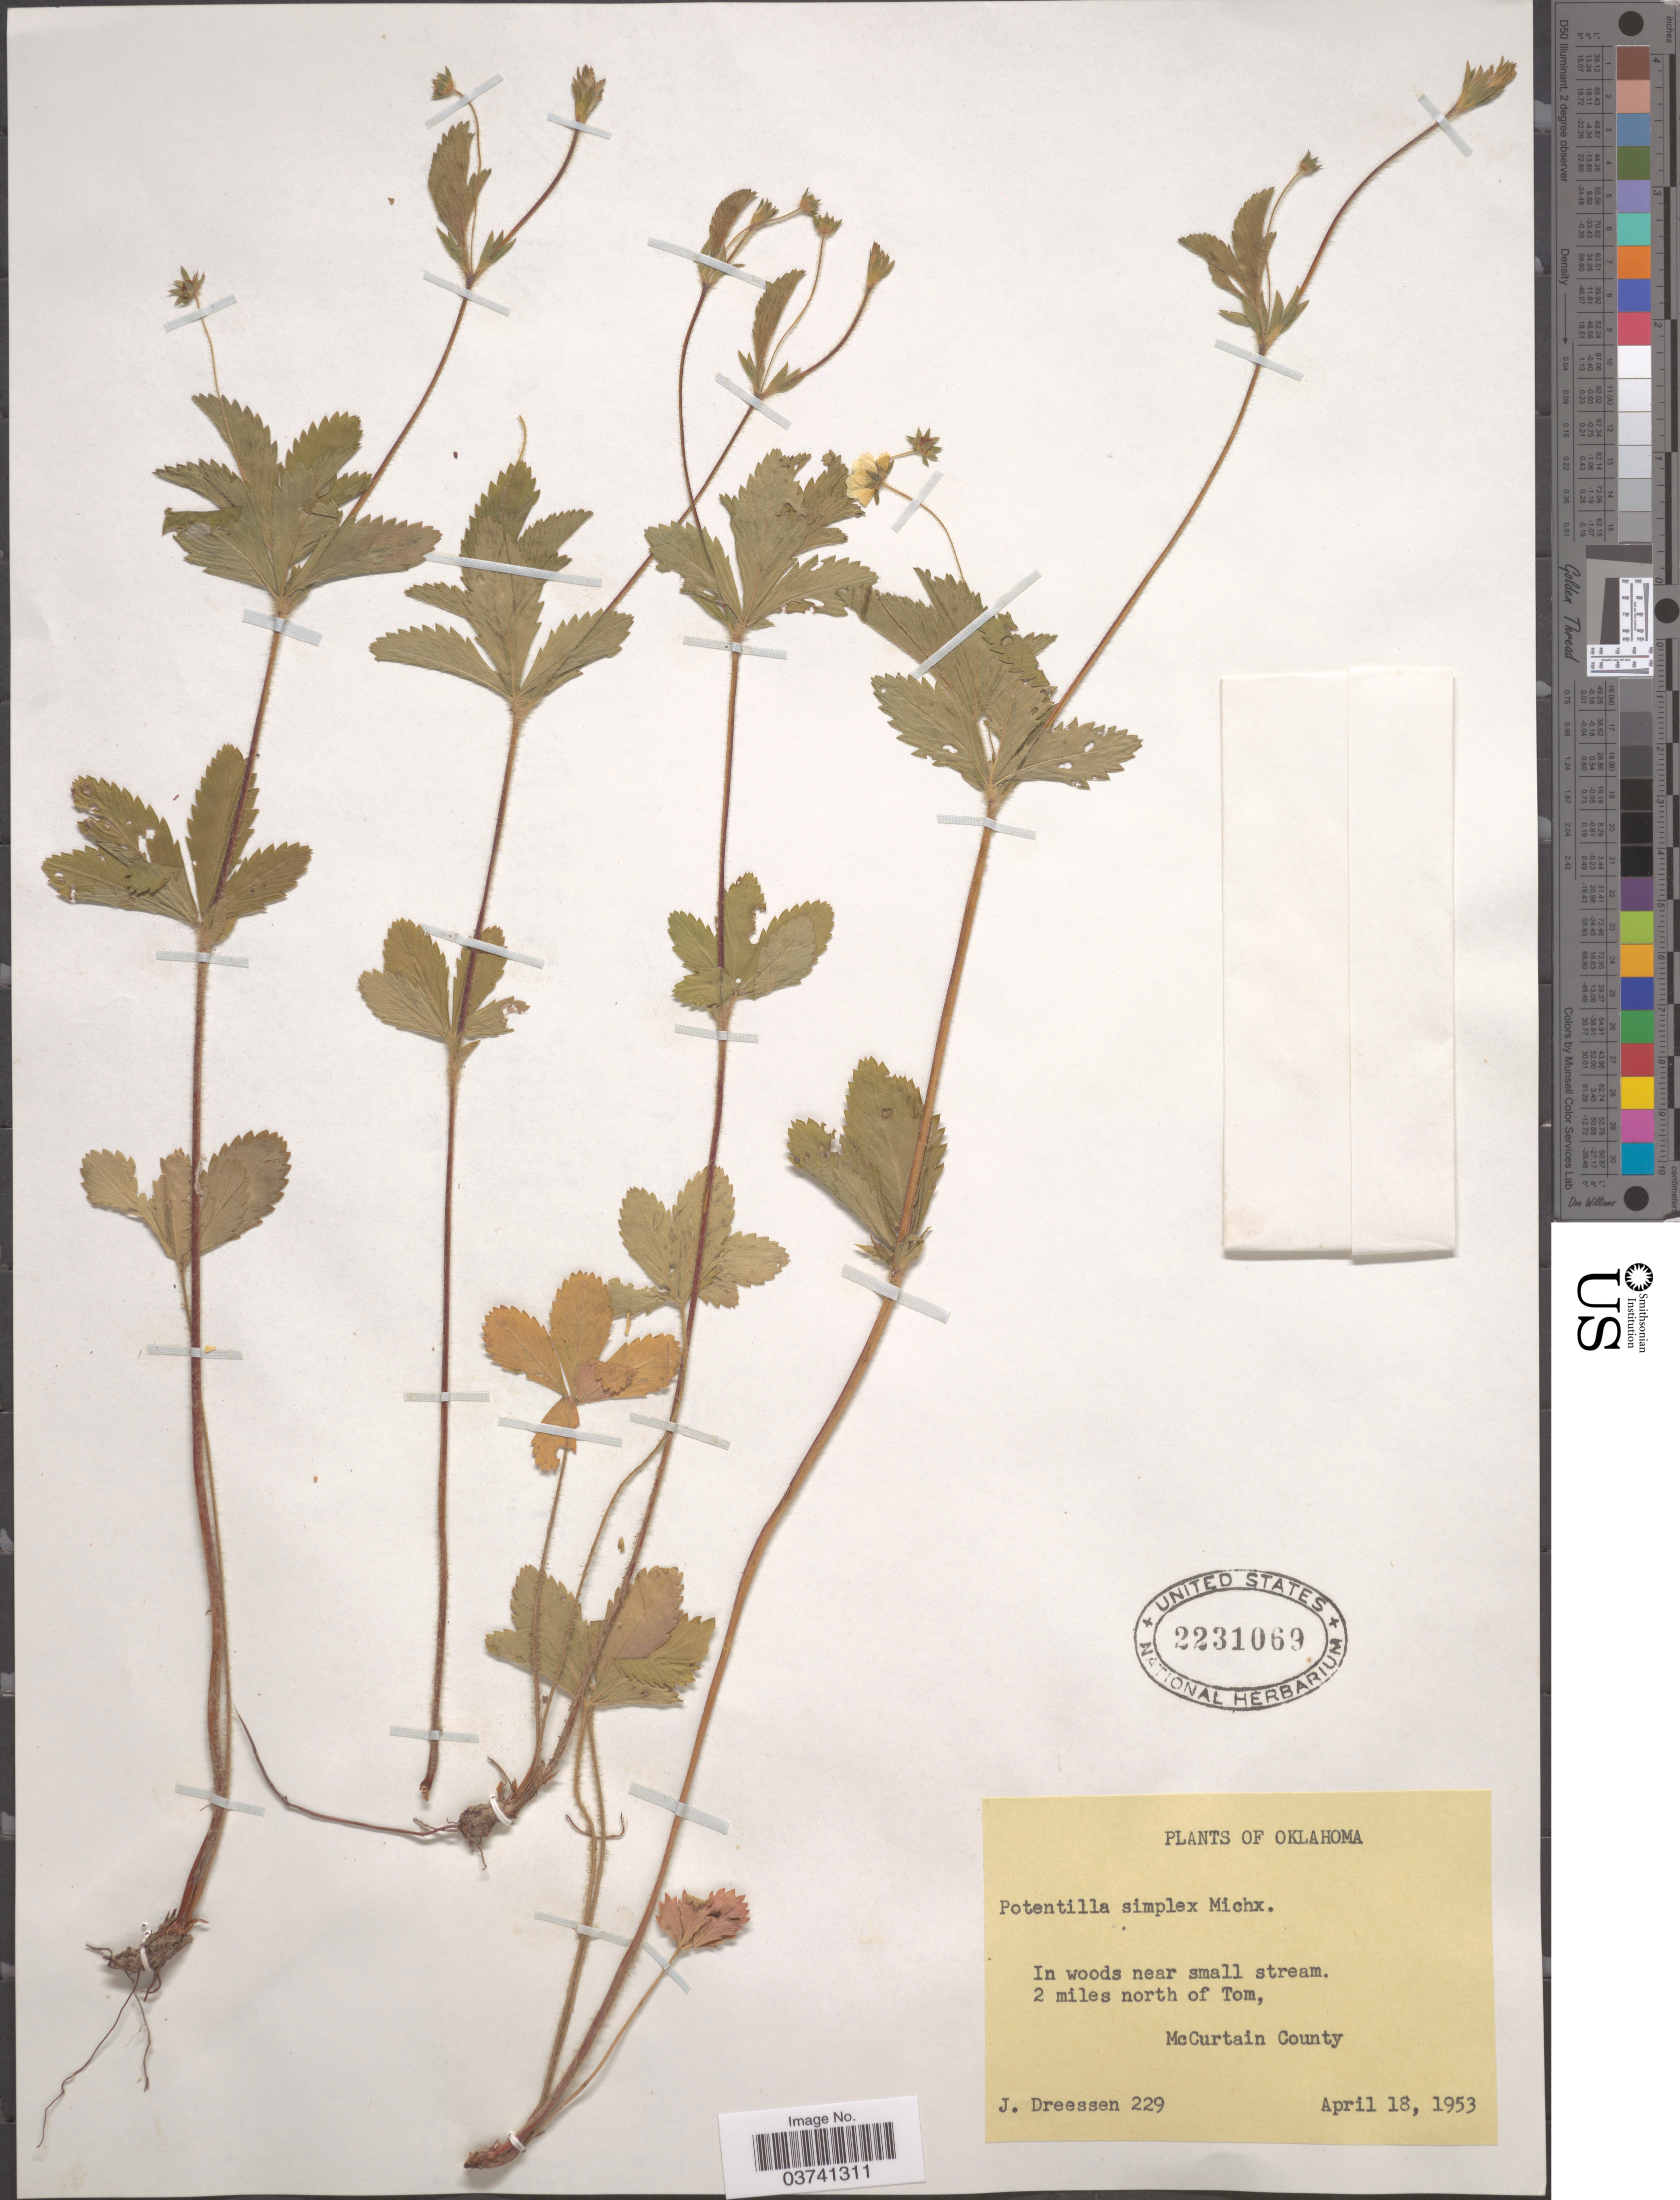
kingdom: Plantae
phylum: Tracheophyta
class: Magnoliopsida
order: Rosales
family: Rosaceae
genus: Potentilla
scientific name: Potentilla simplex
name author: Michx.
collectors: J. Dreessen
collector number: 229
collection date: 1953-04-28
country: United States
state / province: Oklahoma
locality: In woods near small stream. 2 miles north of Tom, McCurtain County.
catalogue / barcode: US 2231069